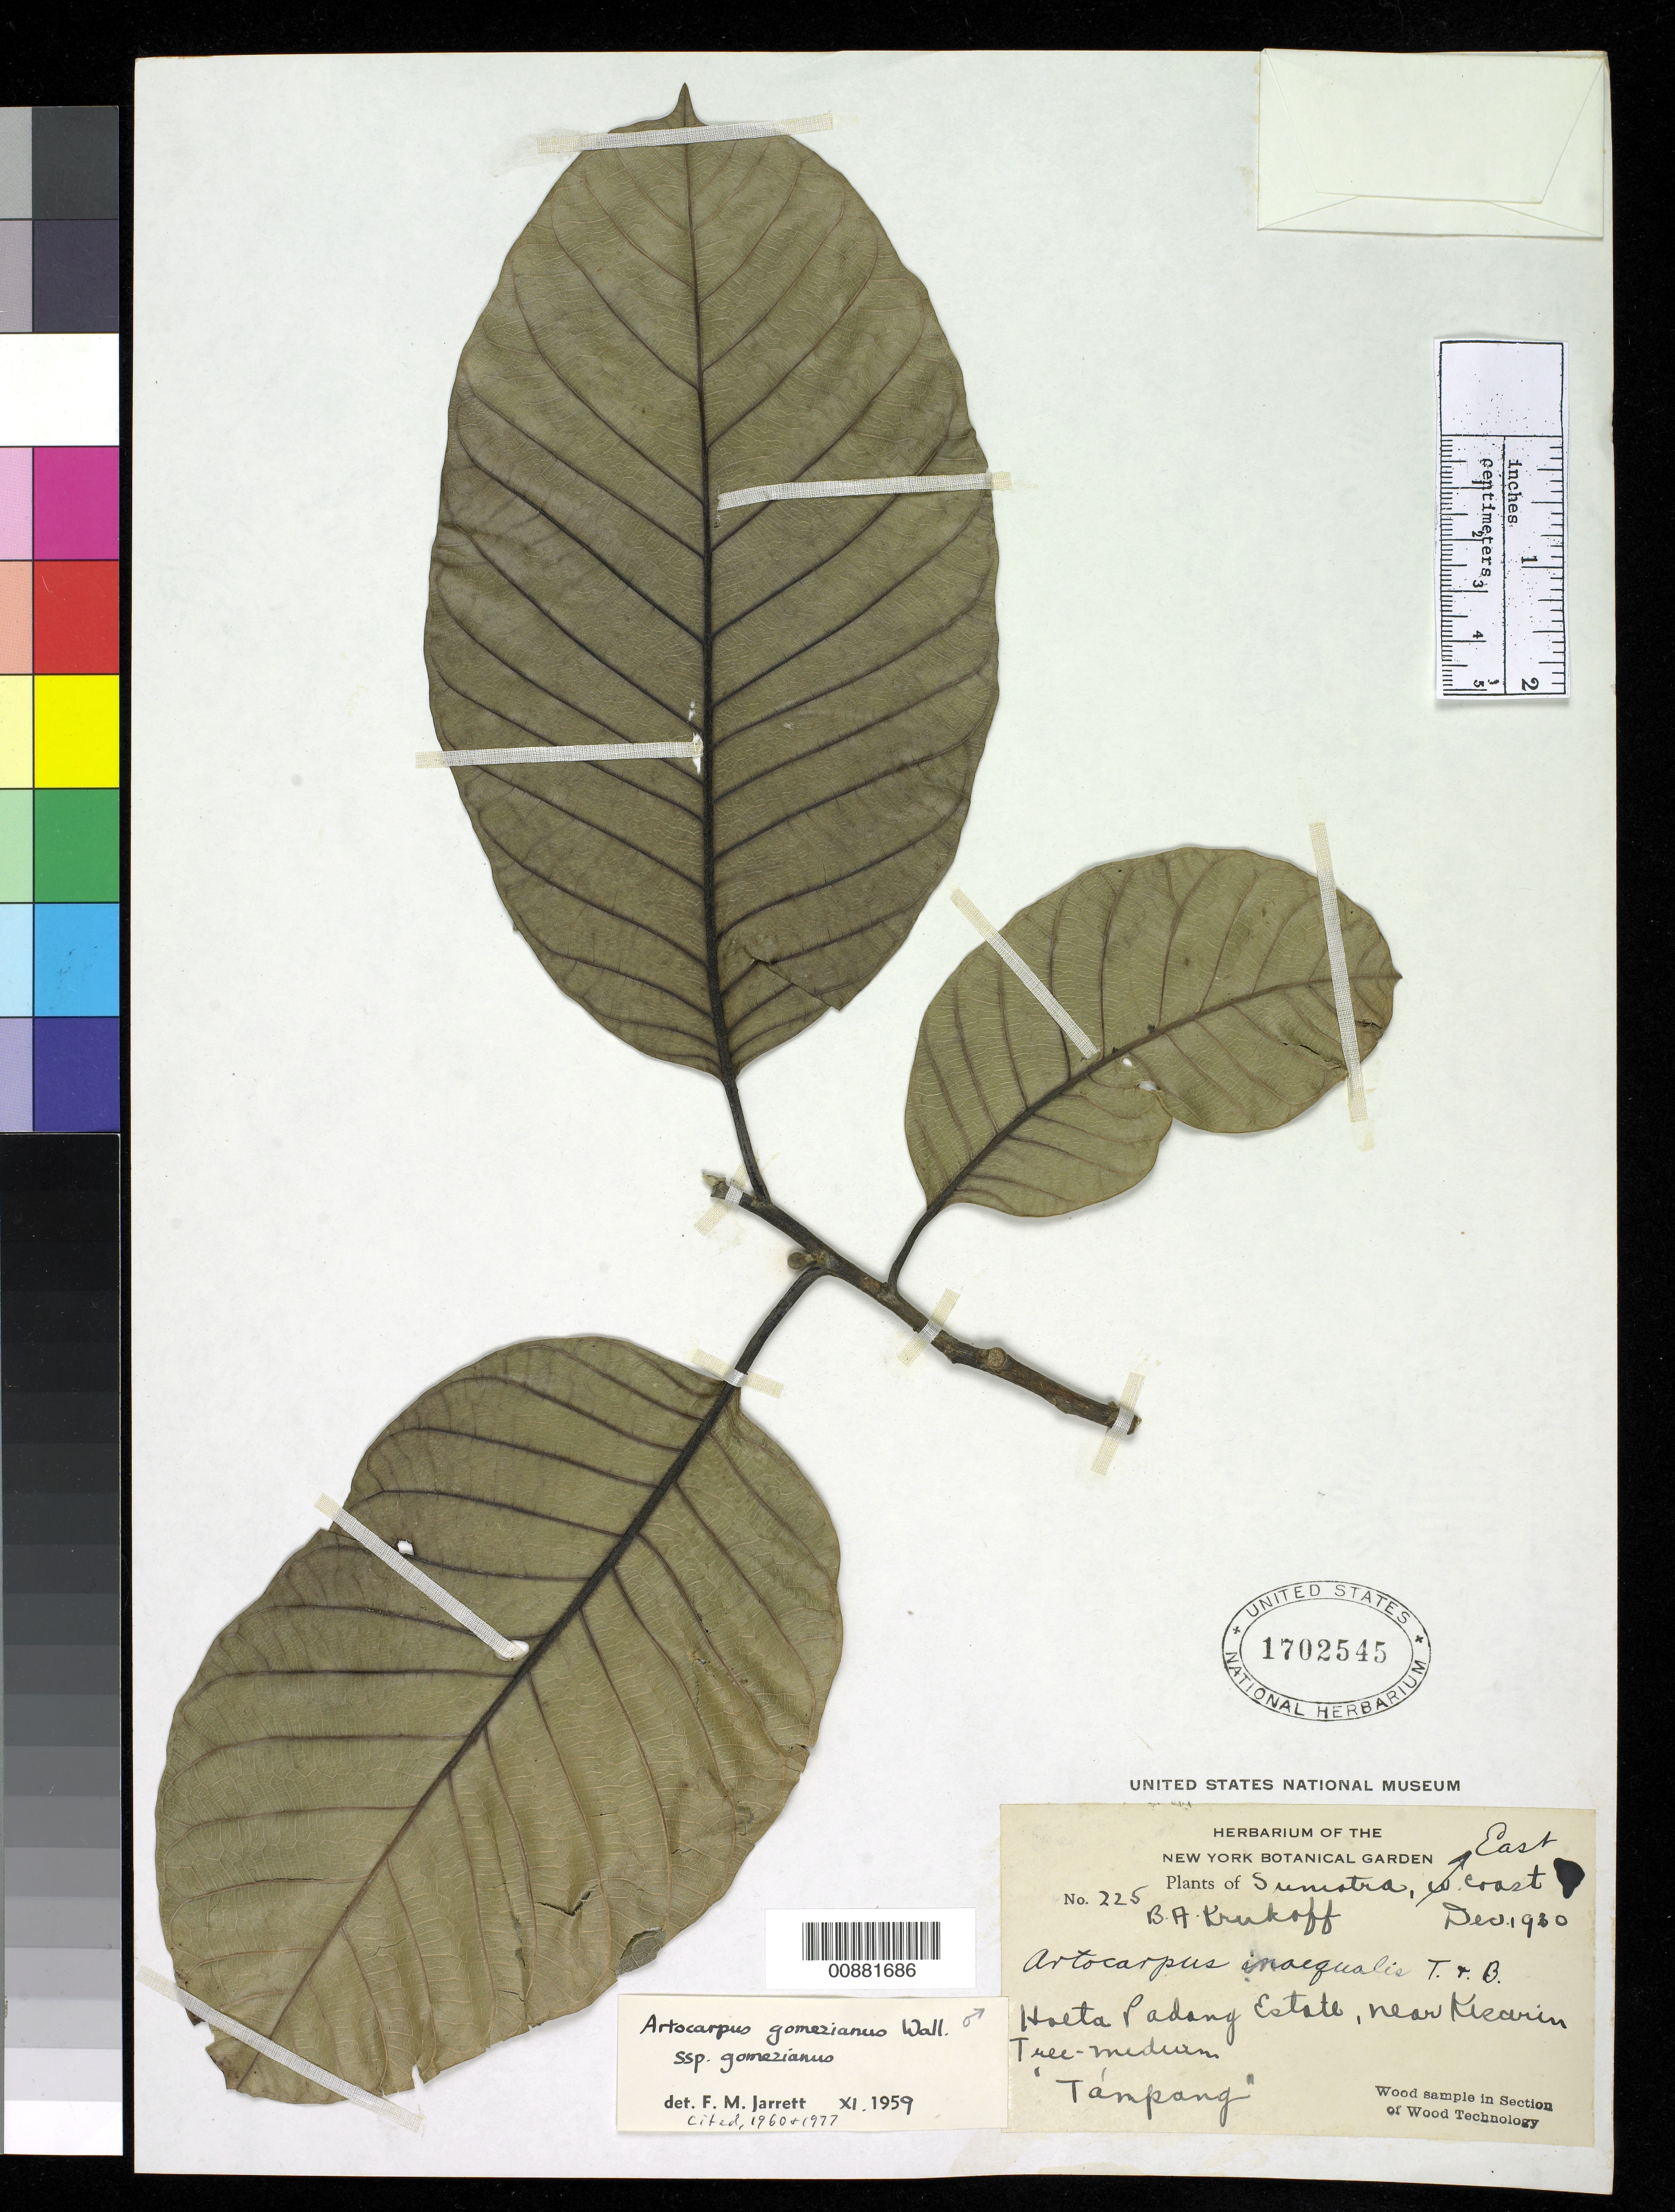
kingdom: Plantae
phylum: Tracheophyta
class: Magnoliopsida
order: Rosales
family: Moraceae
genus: Artocarpus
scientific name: Artocarpus gomezianus subsp. gomezianus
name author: Wall. ex Trécul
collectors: B. A. Krukoff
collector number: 225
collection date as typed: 01 Dec 1930 to 31 Dec 1930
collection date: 1930-12-01/1930-12-31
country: Indonesia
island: Sumatra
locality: E Coast, Hoeta padang Estate, near Kisarin.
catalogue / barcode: US 1702545